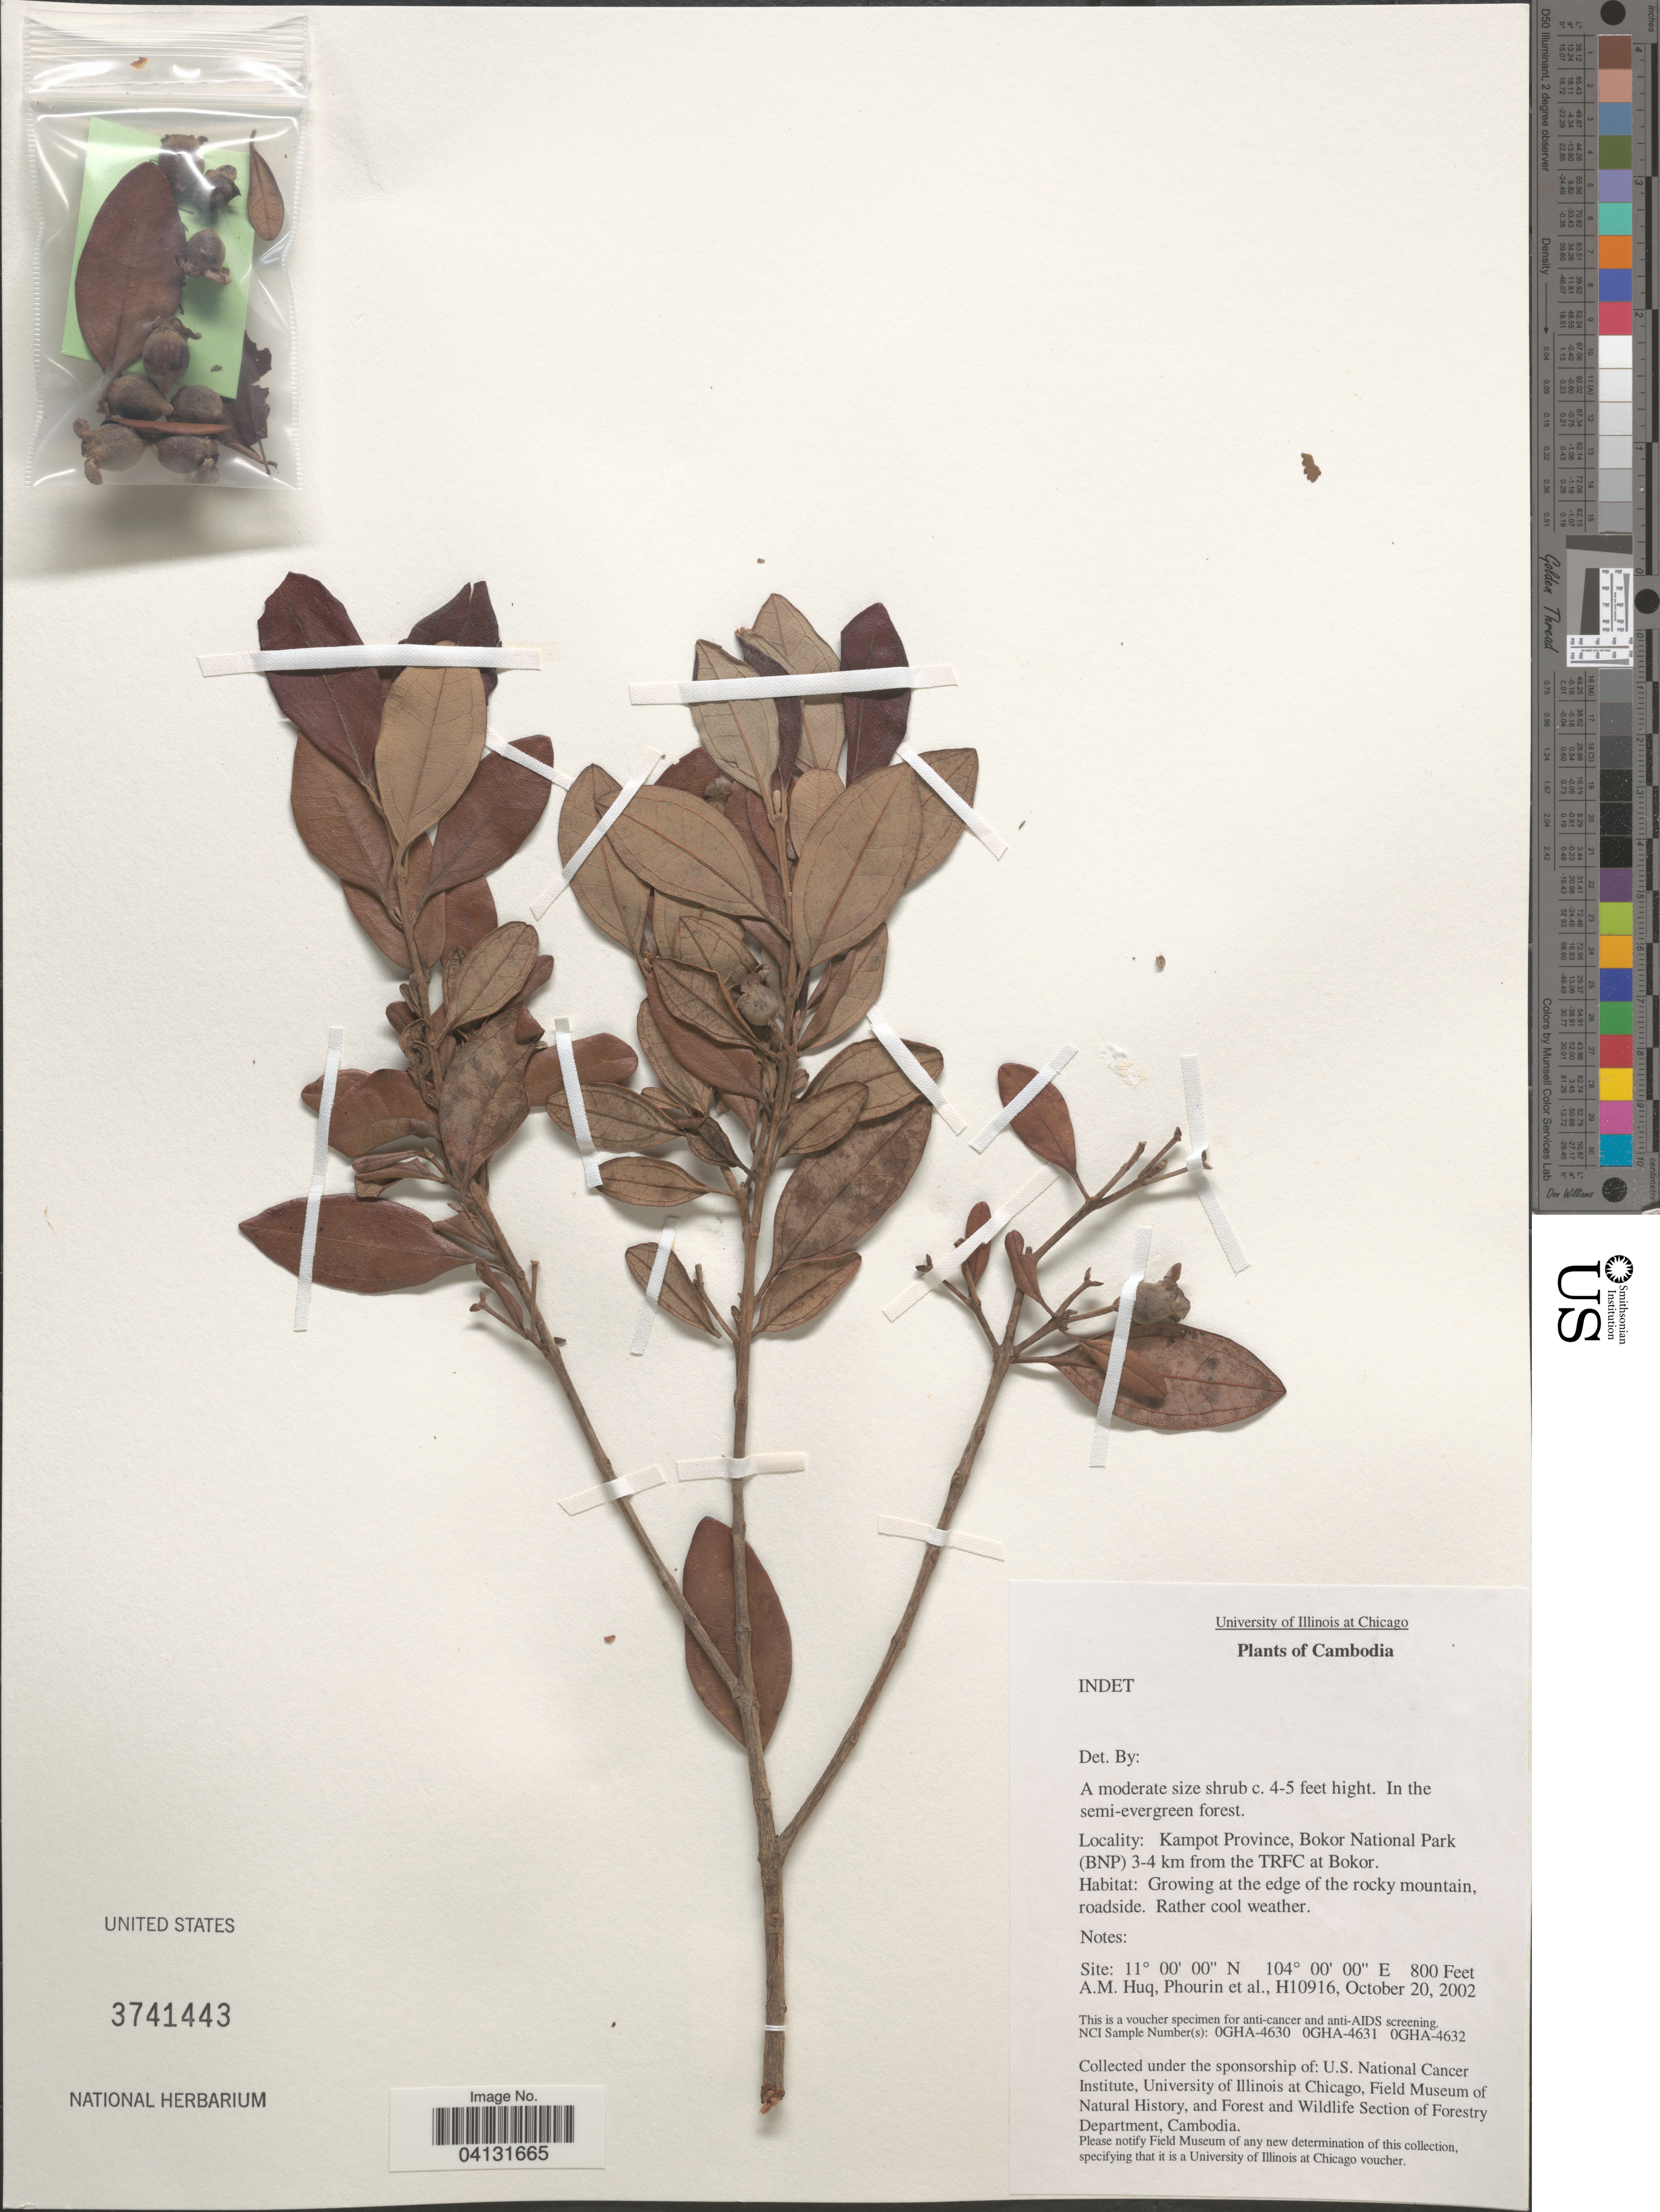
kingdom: Plantae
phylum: Tracheophyta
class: Magnoliopsida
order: Myrtales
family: Myrtaceae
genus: Rhodomyrtus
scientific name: Rhodomyrtus sp.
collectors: A. M. Huq, -- Phourin & et al.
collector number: H10916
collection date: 2002-10-20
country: Cambodia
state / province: Kâmpât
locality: Kampot Province, Bokor National Park (BNP) 3-4 km from the TRFC at Bokor.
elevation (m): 244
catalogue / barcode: US 3741443